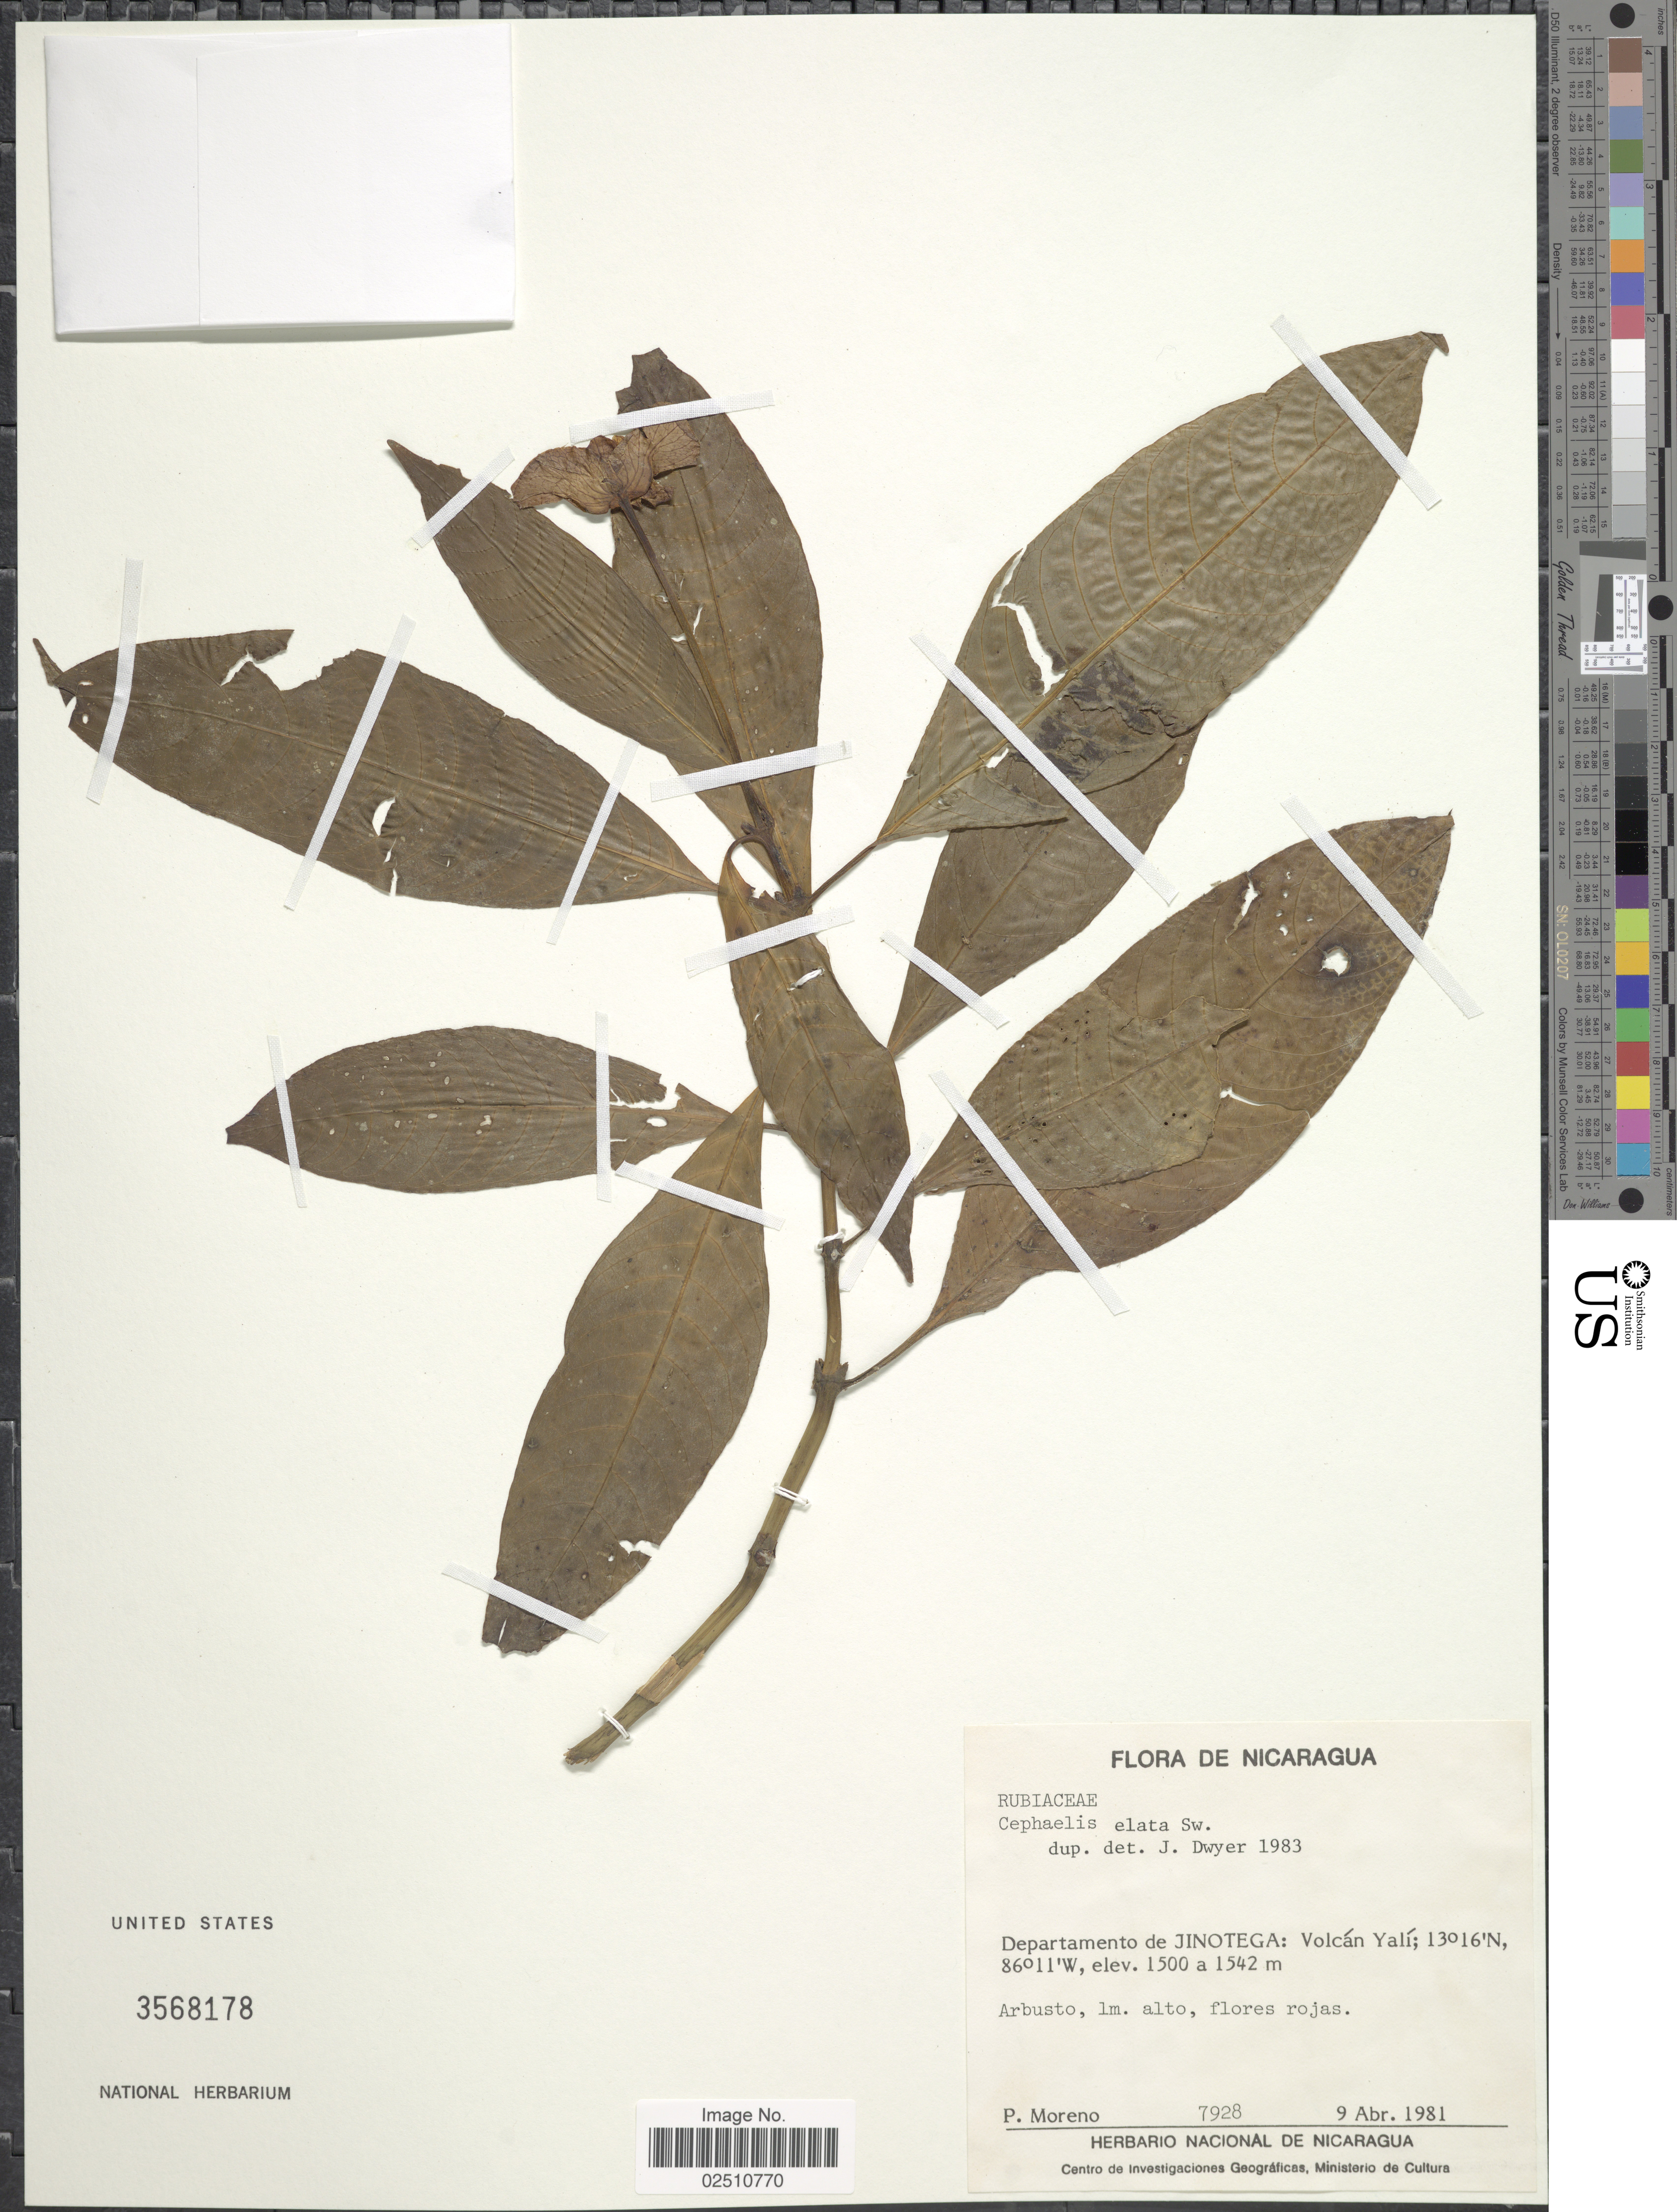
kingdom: Plantae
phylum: Tracheophyta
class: Magnoliopsida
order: Gentianales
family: Rubiaceae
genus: Psychotria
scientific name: Psychotria elata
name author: (Sw.) Hammel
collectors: P. Moreno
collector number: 7928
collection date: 1981-04-09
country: Nicaragua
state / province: Jinotega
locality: Volcan Yali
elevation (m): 1500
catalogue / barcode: US 3568178